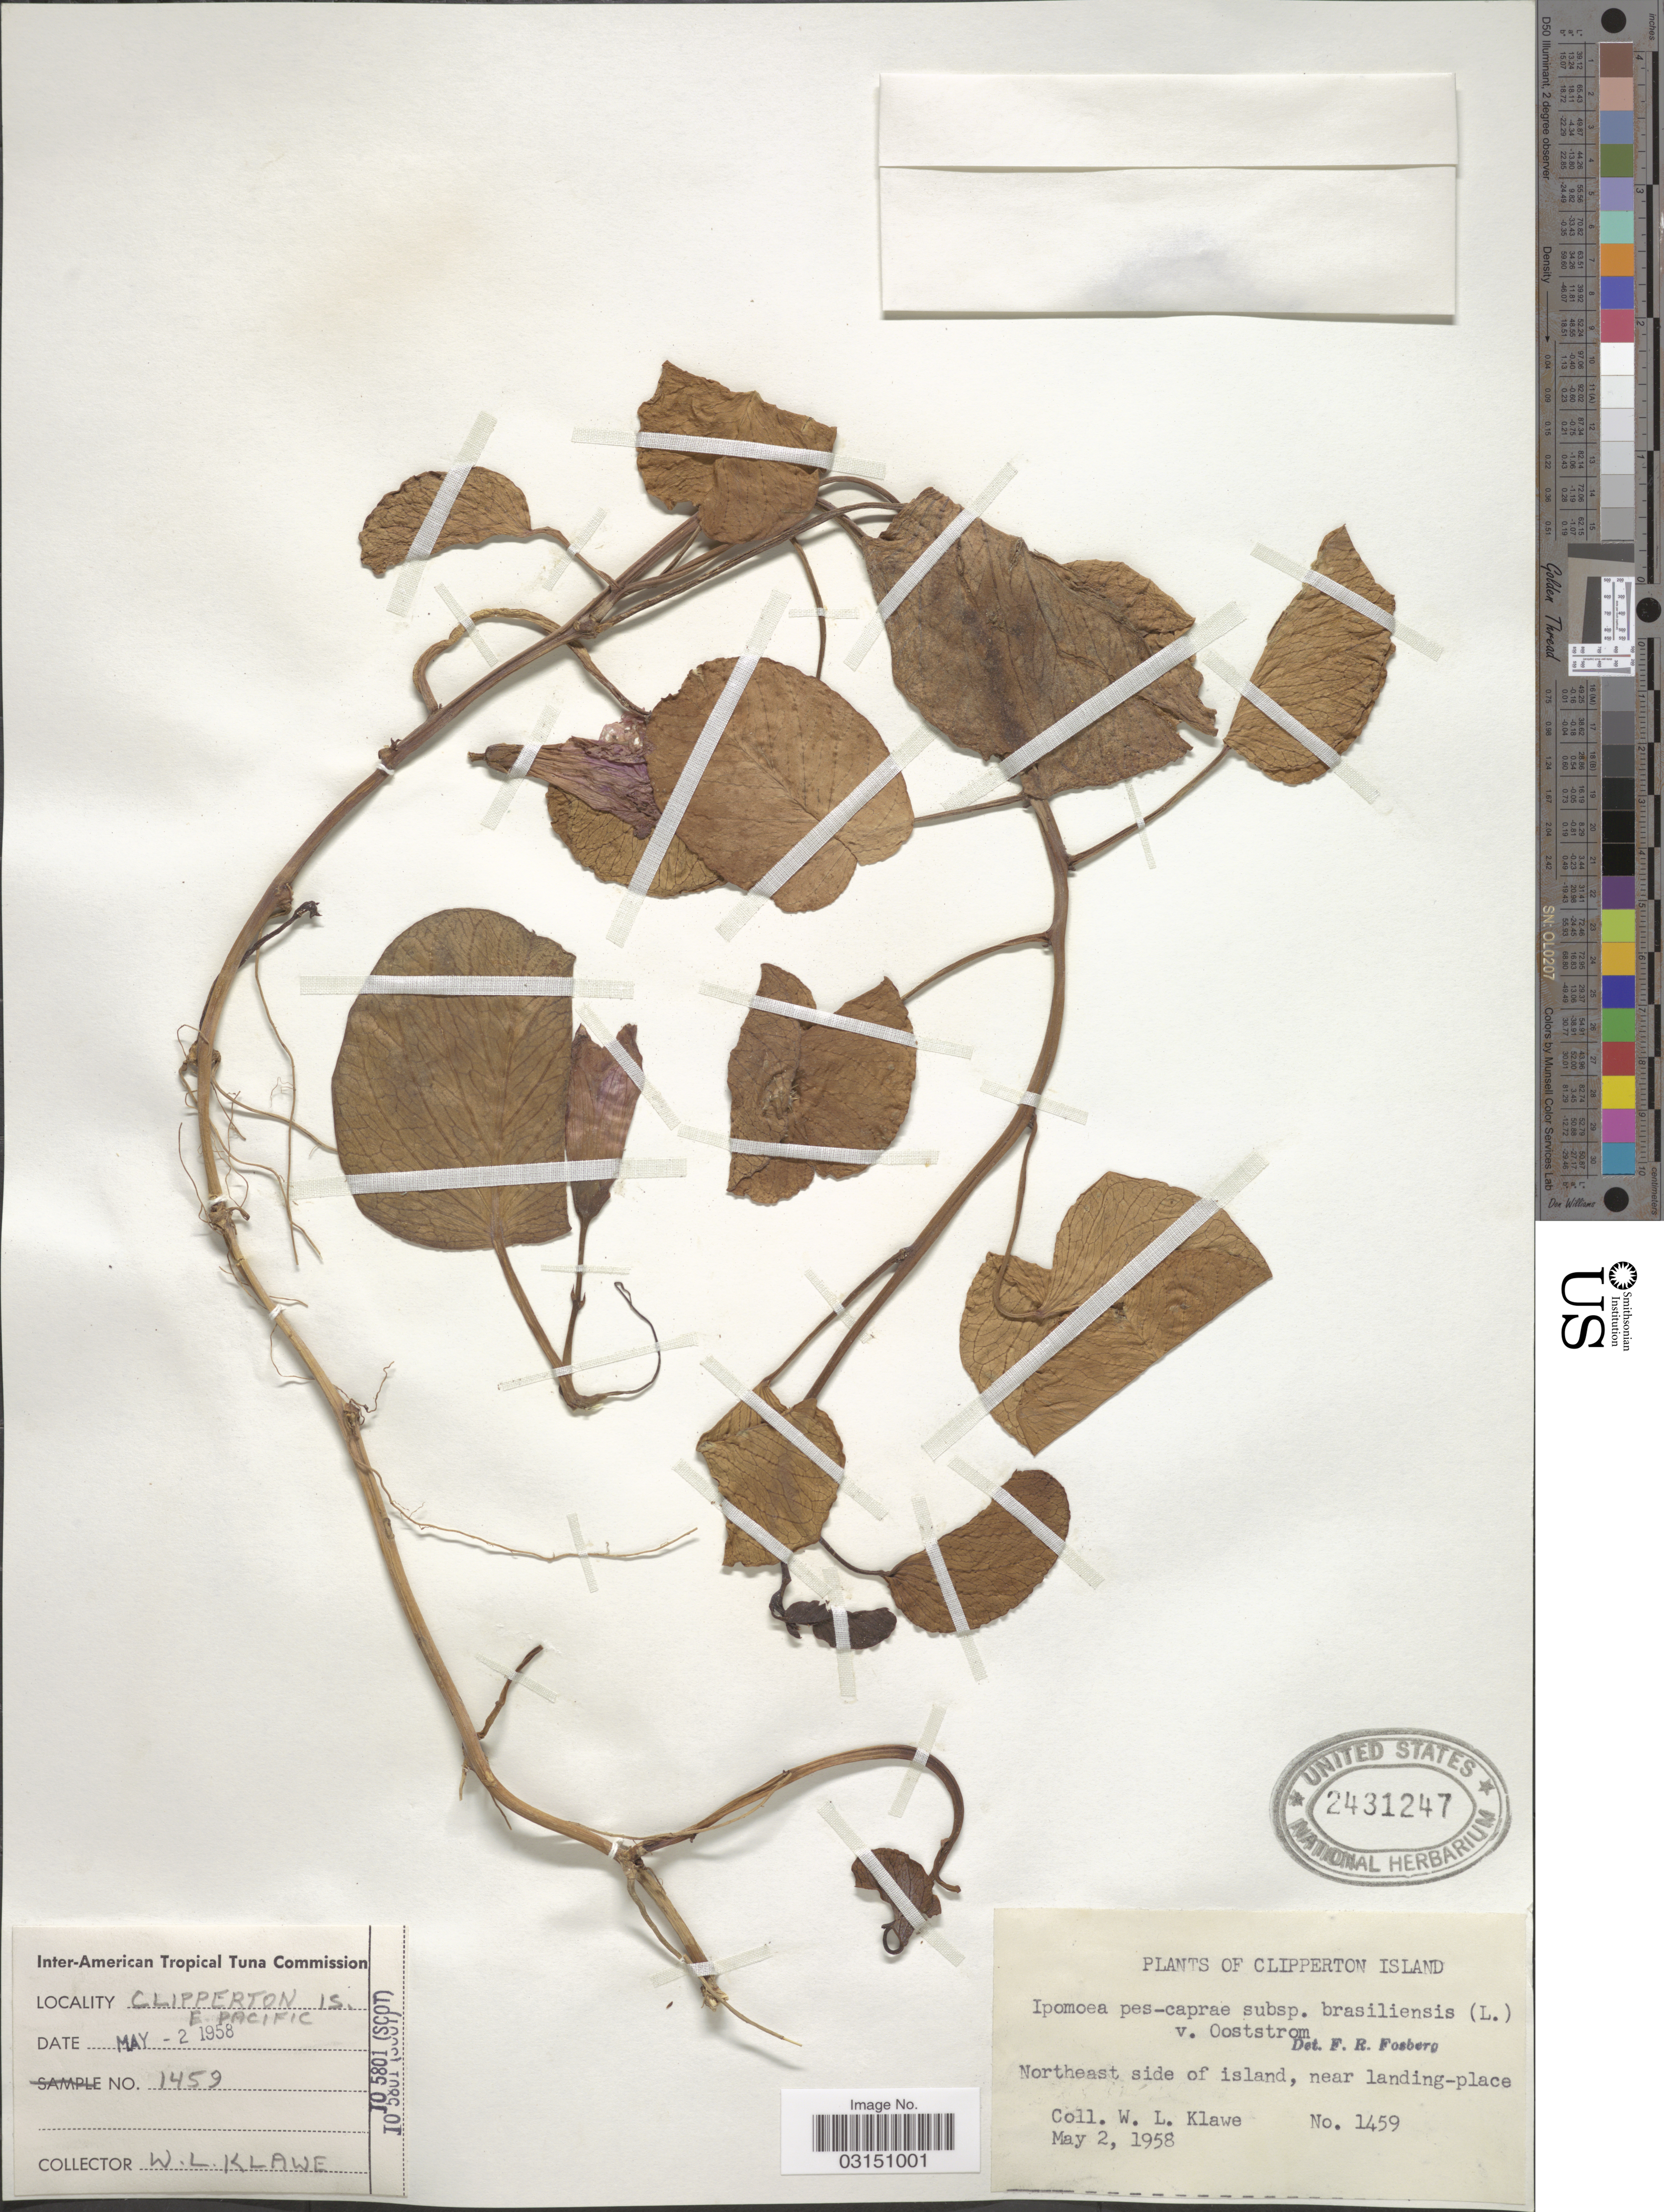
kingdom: Plantae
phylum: Tracheophyta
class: Magnoliopsida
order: Solanales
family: Convolvulaceae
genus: Ipomoea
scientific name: Ipomoea pes-caprae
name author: (L.) R. Br.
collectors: W. Klawe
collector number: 1459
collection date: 1958-05-02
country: Central Am. Pac. Islands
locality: Clipperton Island. Northeast side of island, near landing-place.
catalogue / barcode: US 2431247